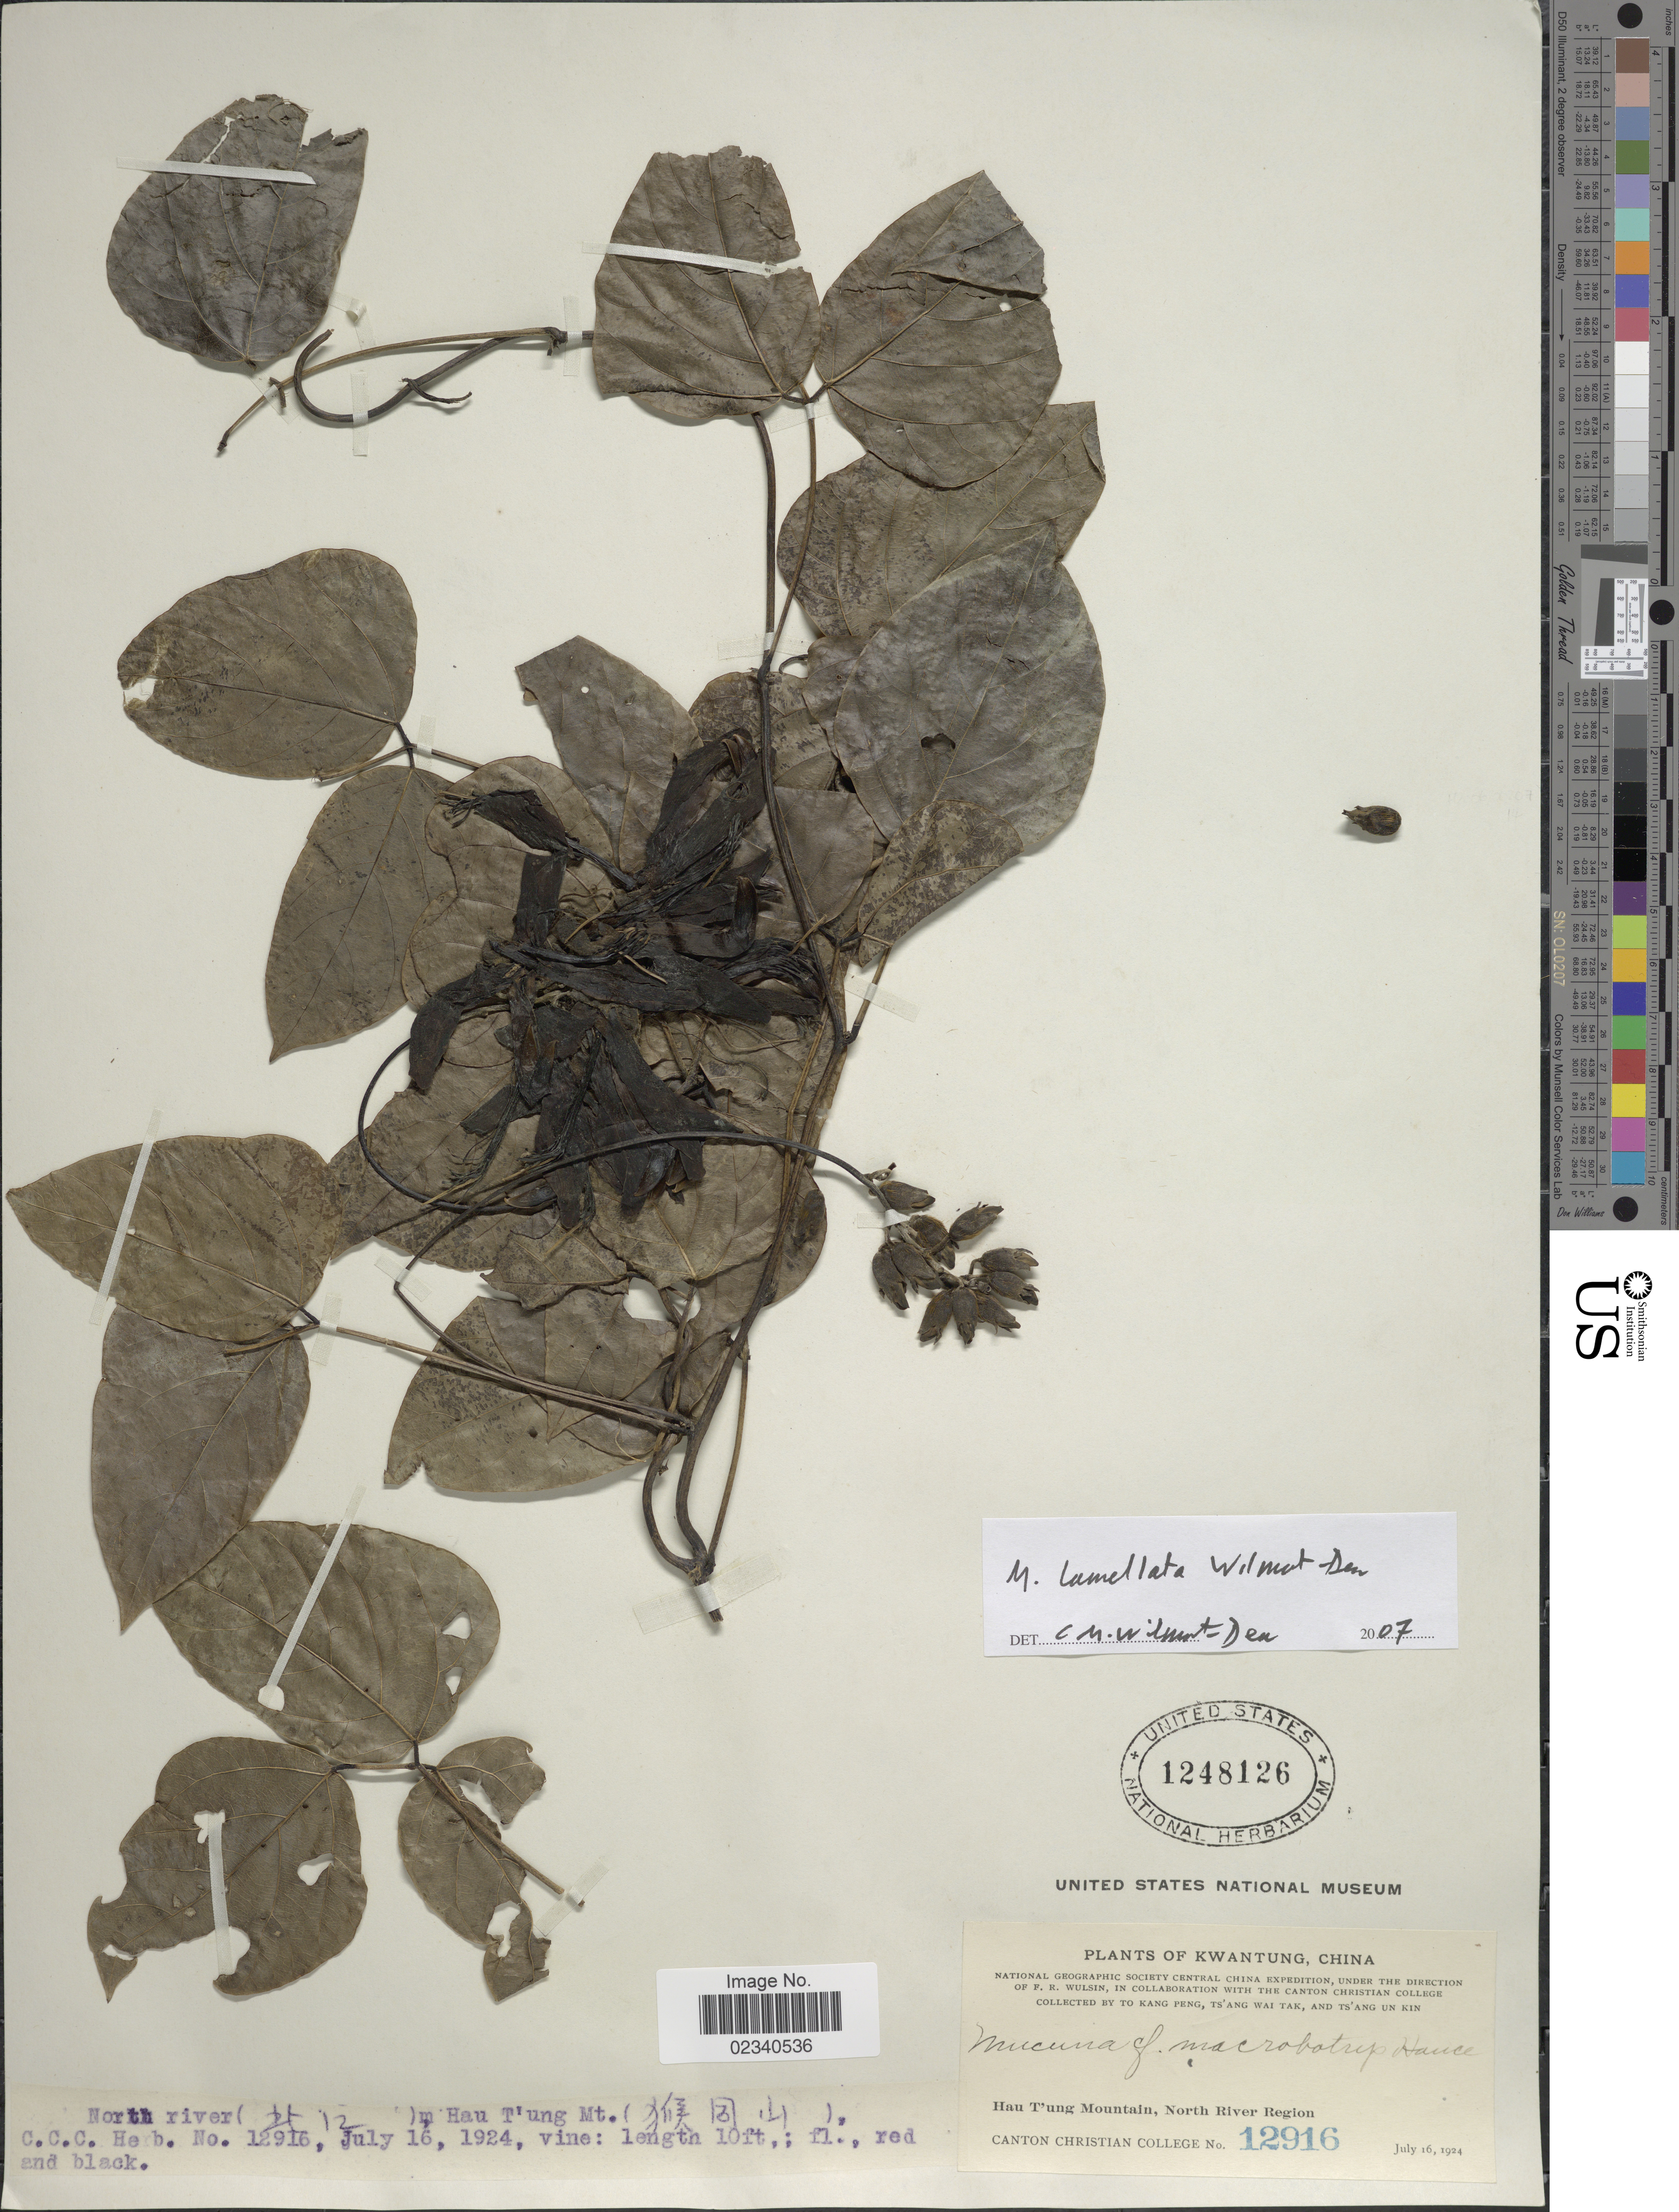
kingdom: Plantae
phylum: Tracheophyta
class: Magnoliopsida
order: Fabales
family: Fabaceae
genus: Mucuna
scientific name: Mucuna lamellata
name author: Wilmot-Dear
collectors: ex herb. Canton Christian College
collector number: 12916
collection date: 1924-07-16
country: China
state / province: Guangdong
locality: Kwantung. North River Region. Hau T'ung Mountain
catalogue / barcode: US 1248126